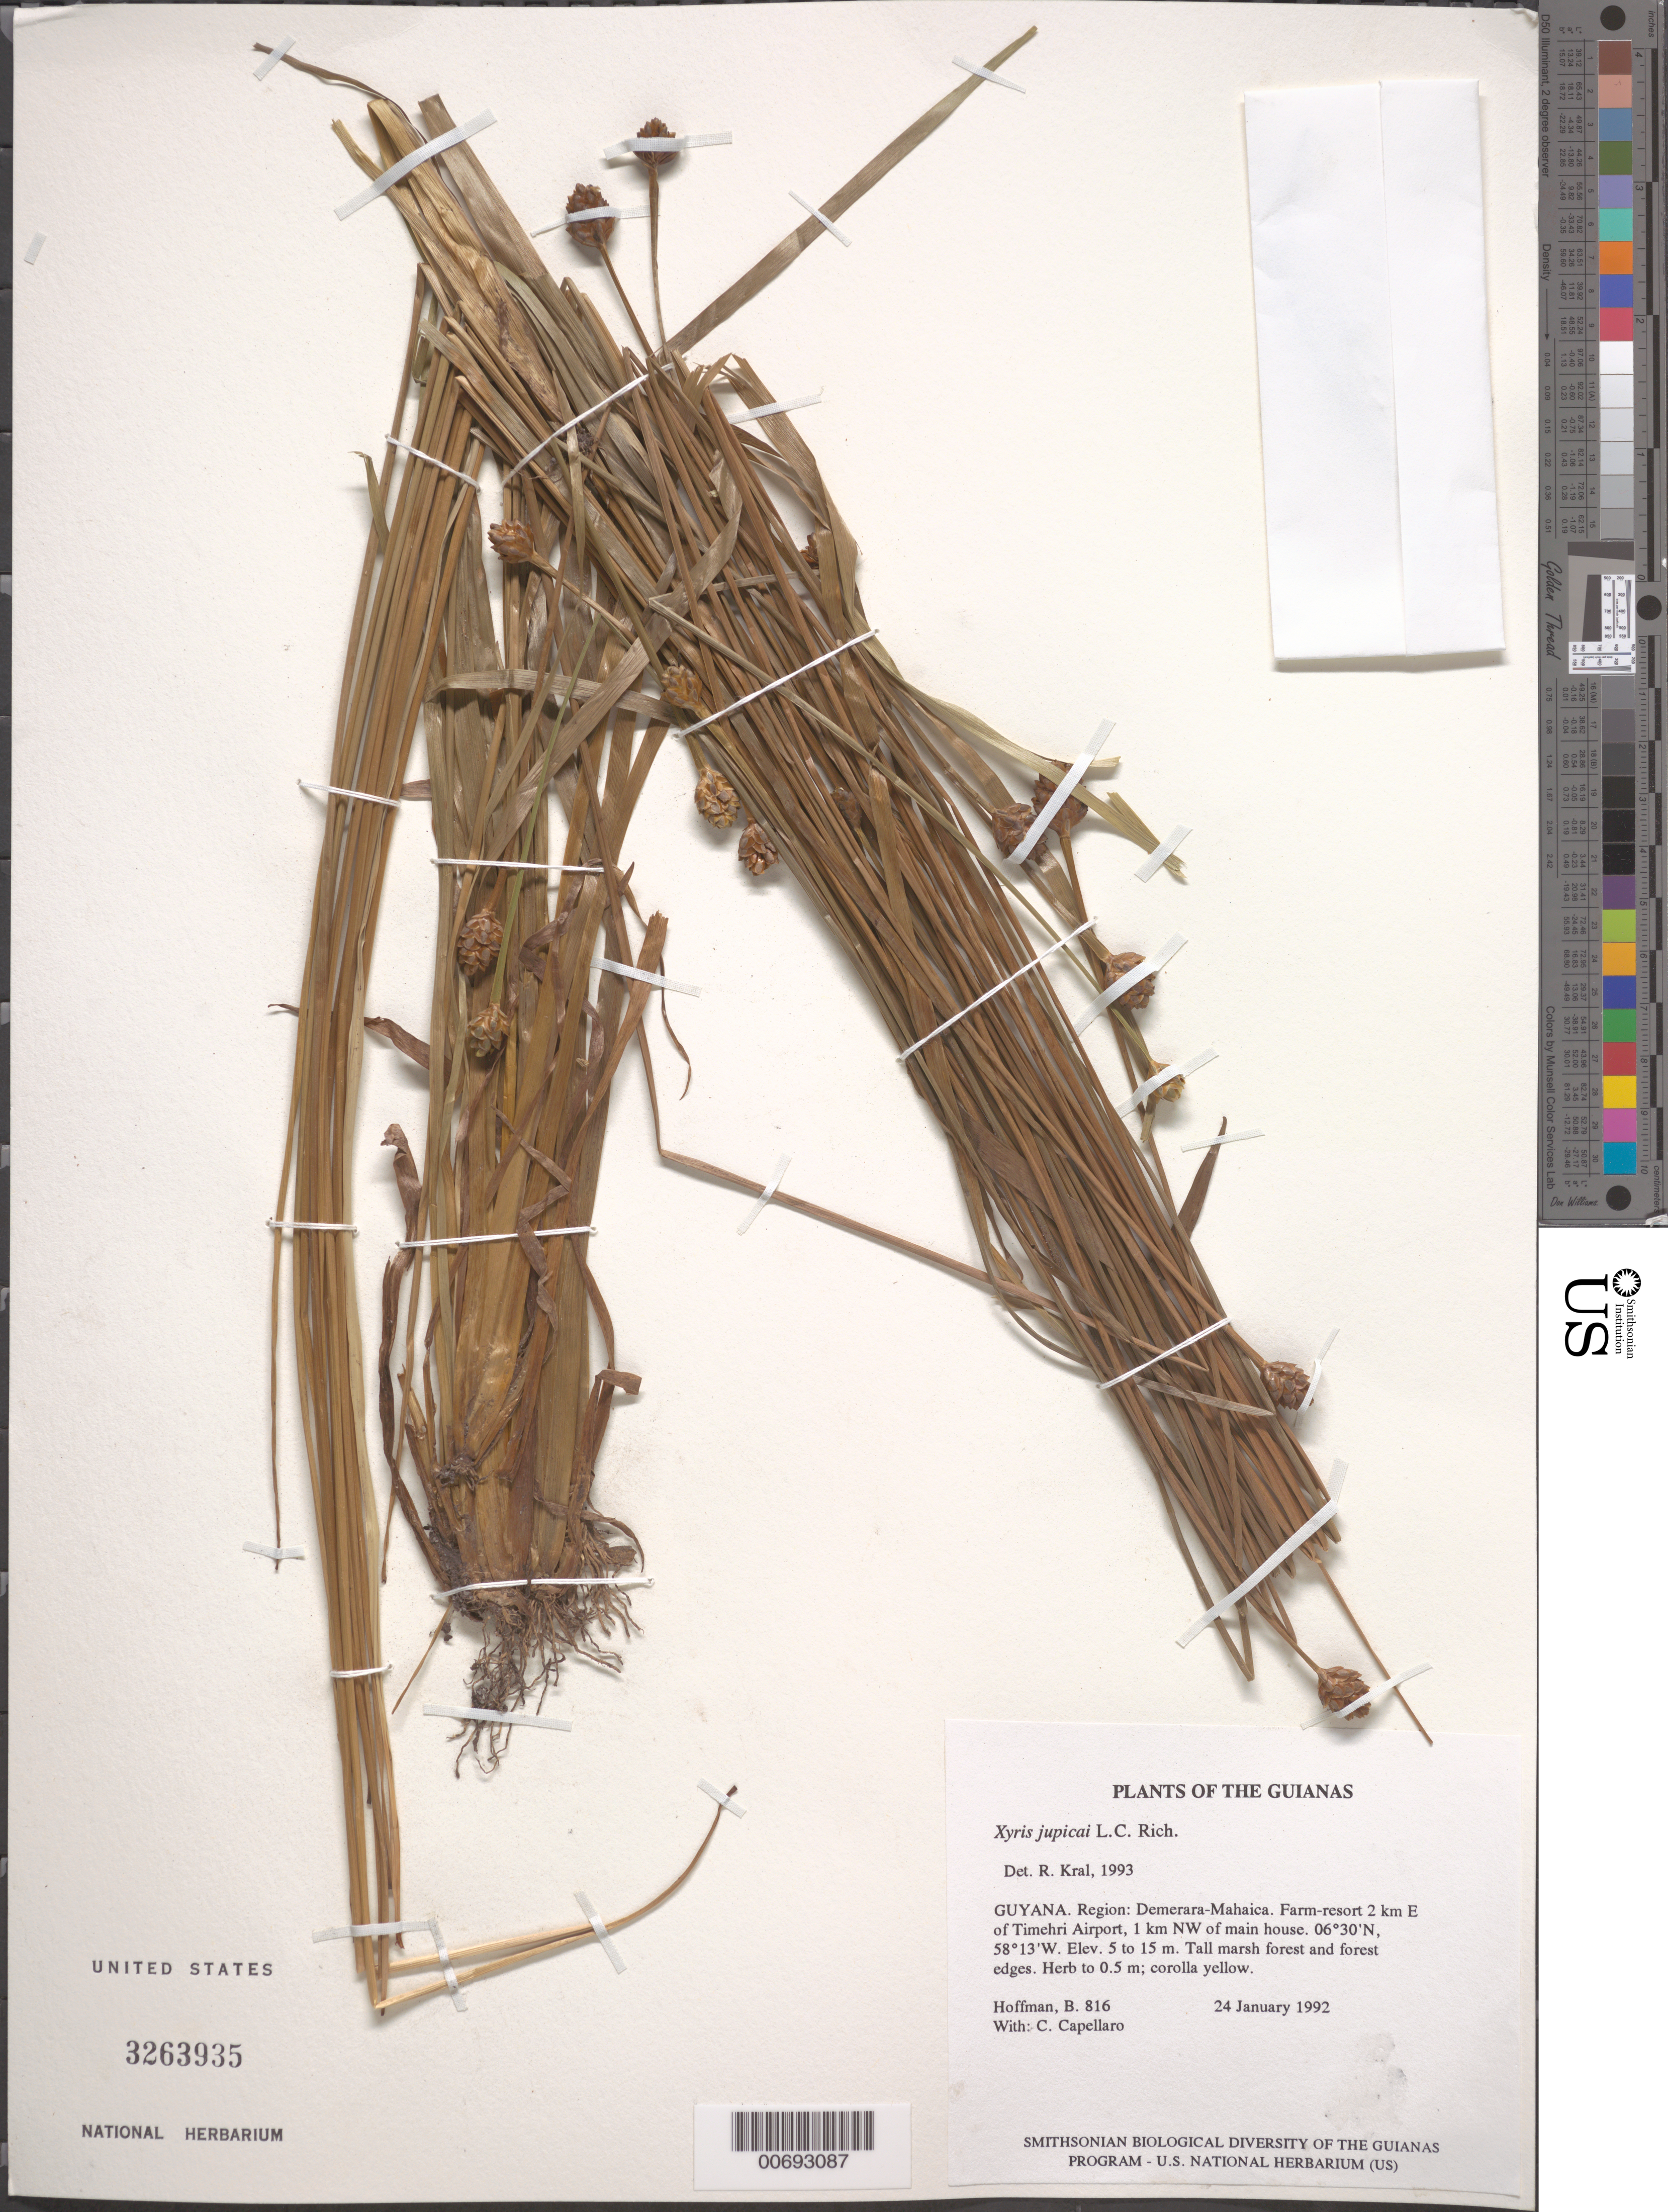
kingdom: Plantae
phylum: Tracheophyta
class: Liliopsida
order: Poales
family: Xyridaceae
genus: Xyris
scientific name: Xyris jupicai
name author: Rich.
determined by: Kral, Robert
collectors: B. Hoffman & C. Capellaro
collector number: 816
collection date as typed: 24 January 1992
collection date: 1992-01-24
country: Guyana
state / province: Demerara-Mahaica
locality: Farm-resort 2 km E of Timehri Airport, 1 km NW of main house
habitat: Tall marsh forest and forest edges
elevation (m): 5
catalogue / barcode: US 3263935